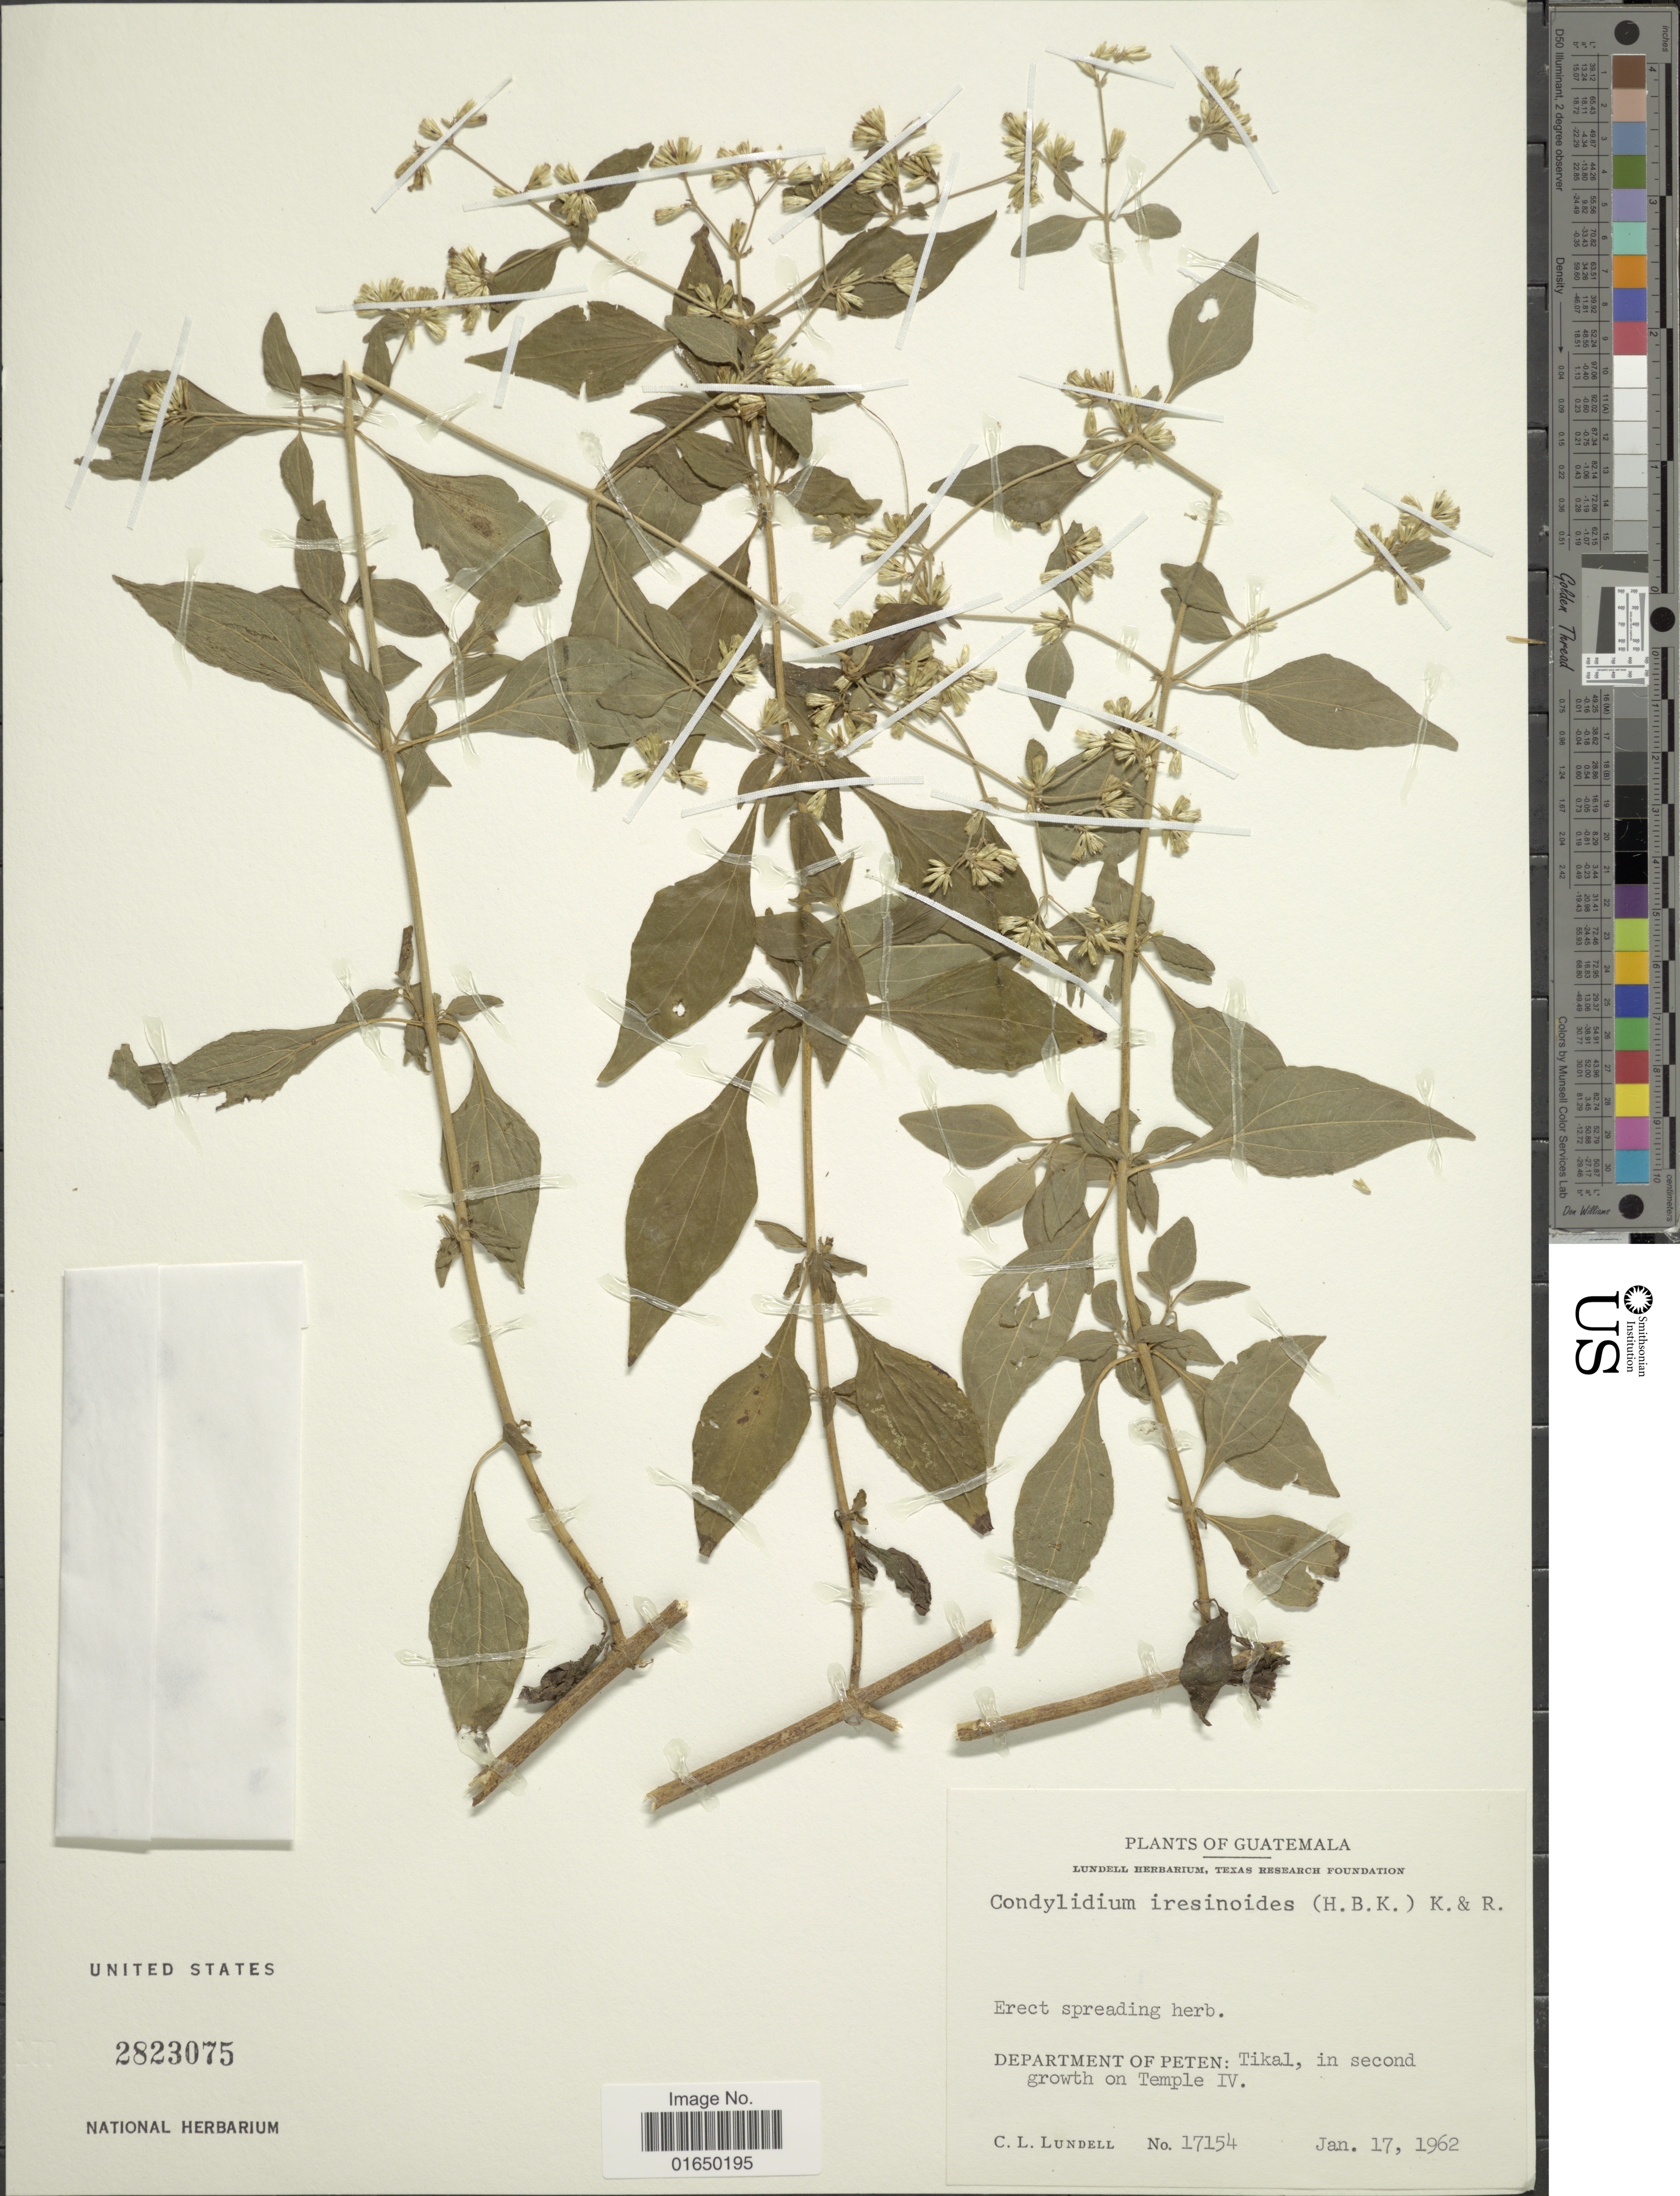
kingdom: Plantae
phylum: Tracheophyta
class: Magnoliopsida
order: Asterales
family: Asteraceae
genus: Condylidium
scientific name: Condylidium iresinoides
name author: (Kunth) R.M. King & H. Rob.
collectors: C. L. Lundell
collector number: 17154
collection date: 1962-01-17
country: Guatemala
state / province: El Petén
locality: Department of Peten: Tikal, in second growth on Temple IV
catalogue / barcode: US 2823075